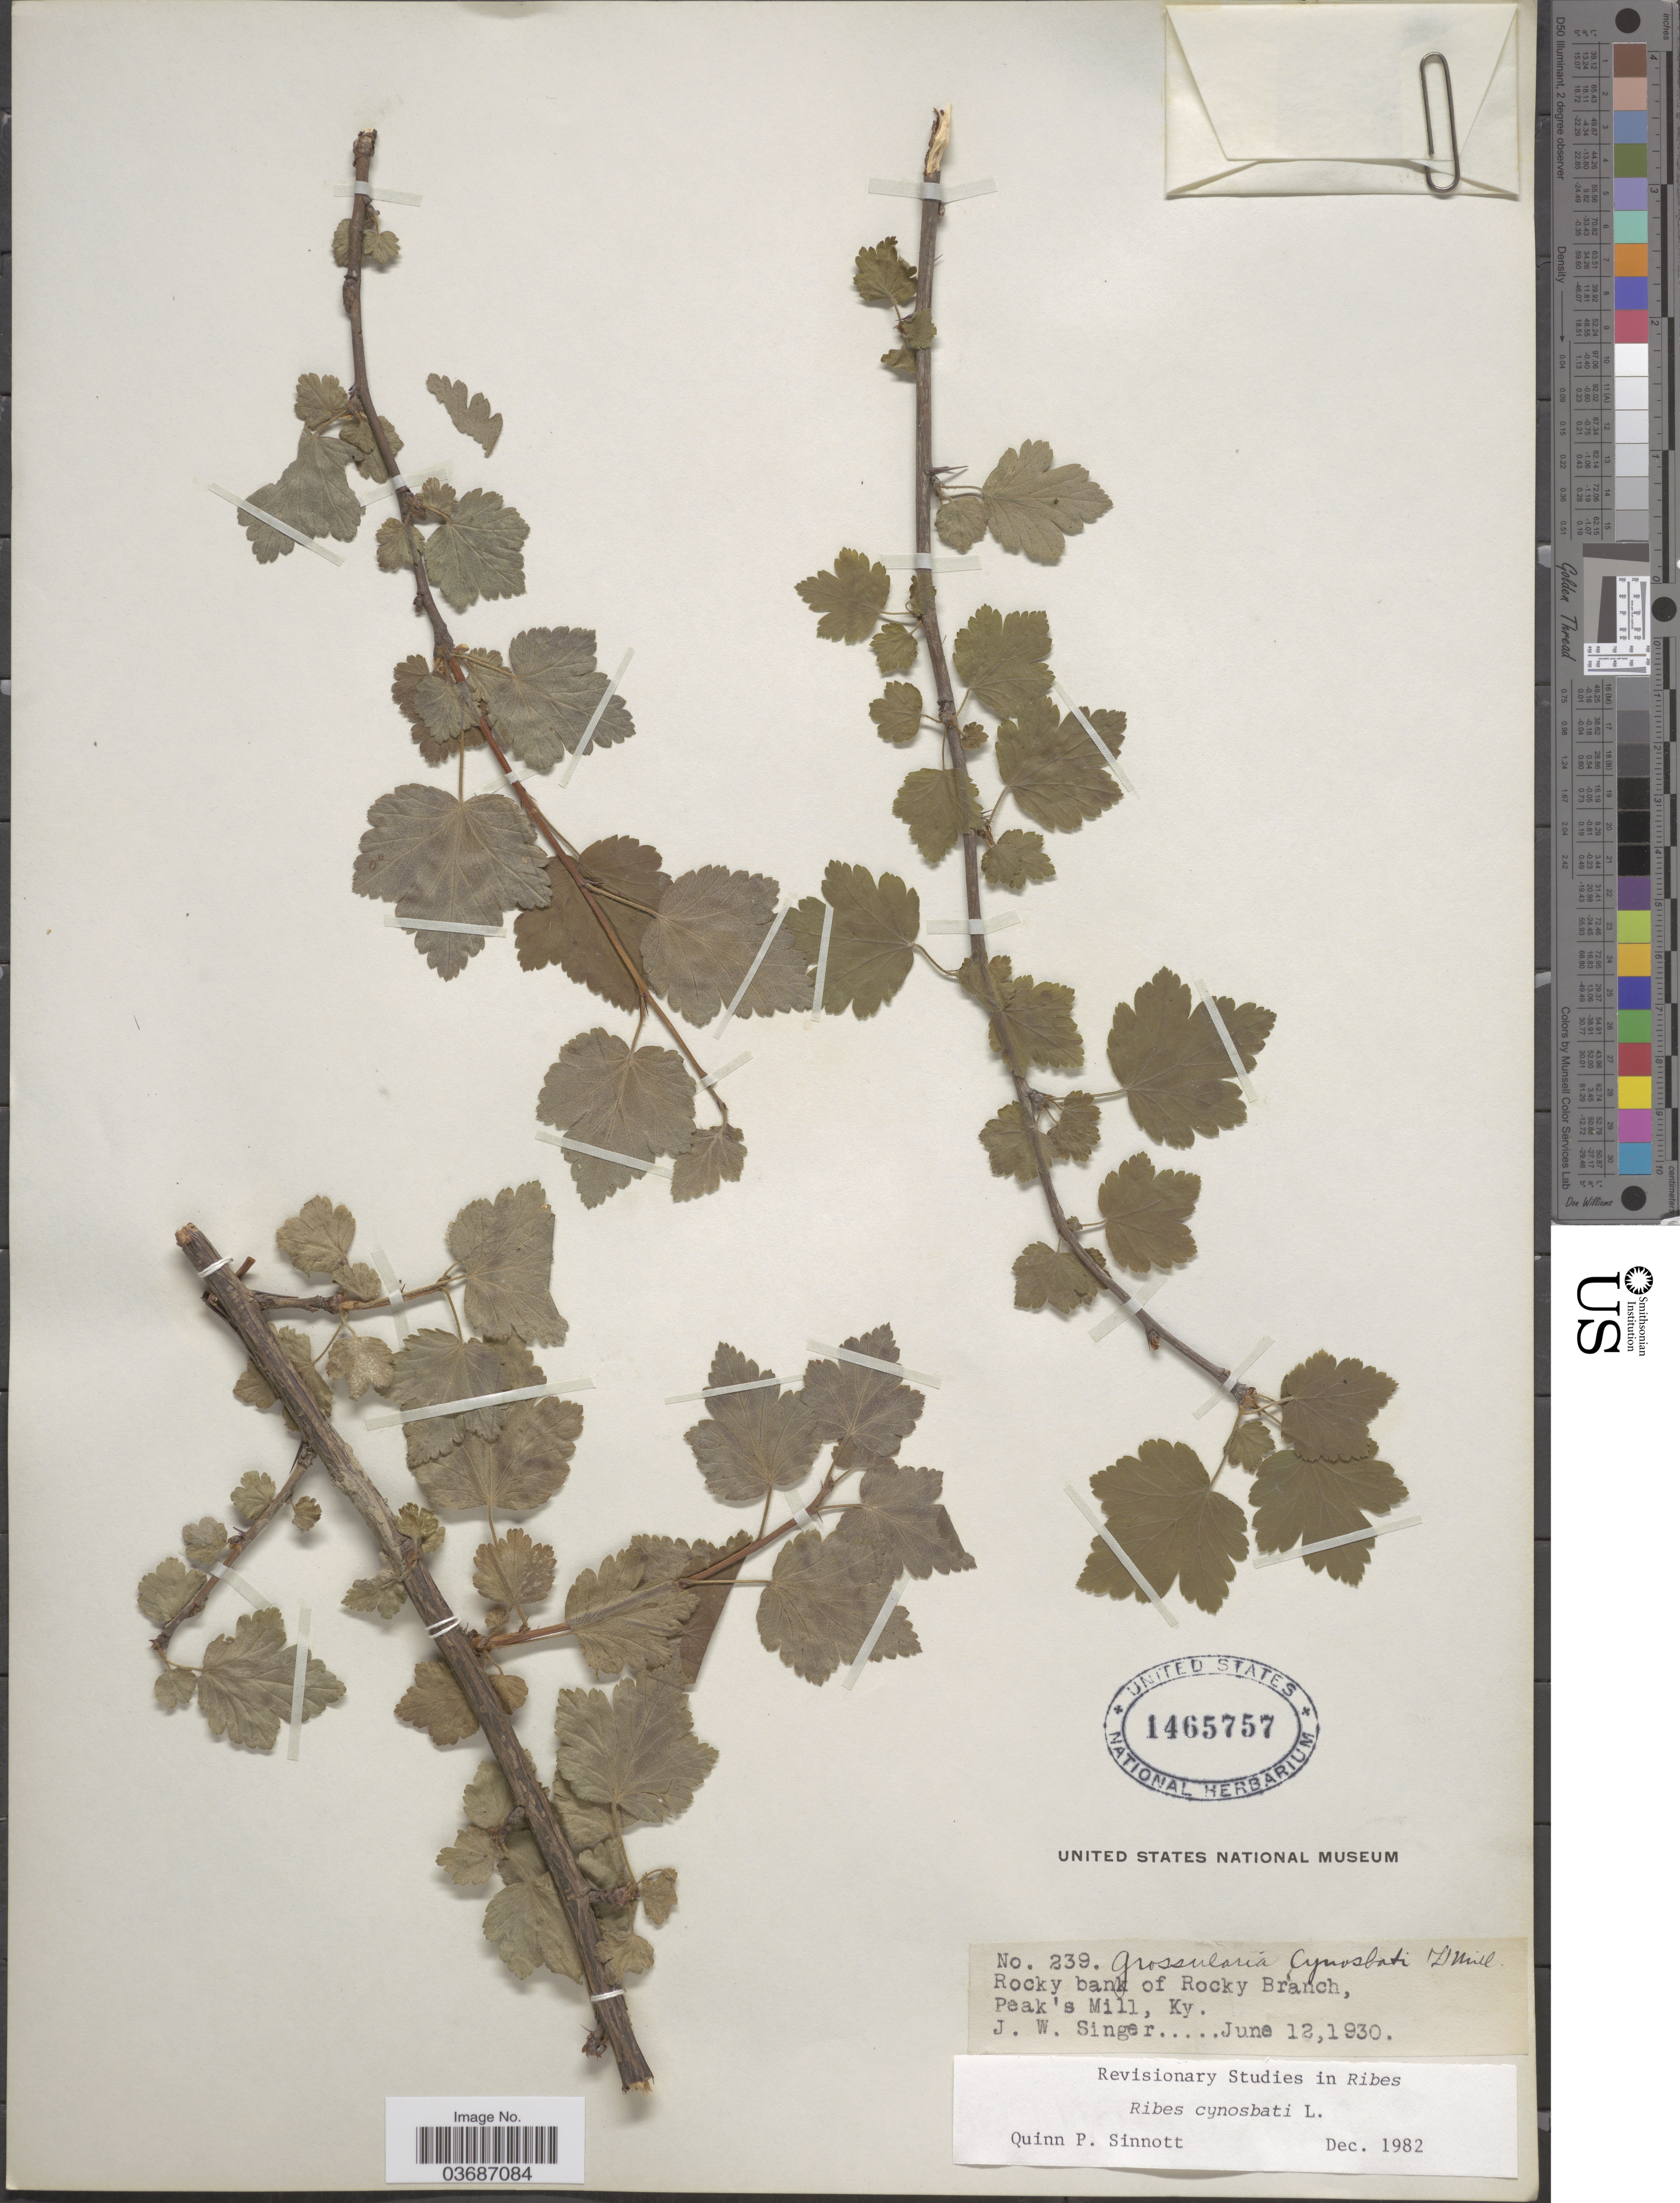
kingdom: Plantae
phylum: Tracheophyta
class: Magnoliopsida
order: Saxifragales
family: Grossulariaceae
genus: Ribes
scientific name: Ribes cynosbati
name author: L.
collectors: J. EW. Singer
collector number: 239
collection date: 1930-06-12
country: United States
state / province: Kentucky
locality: Rocky bank of Rocky Branch, Peak's Mill.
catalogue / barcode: US 1465757